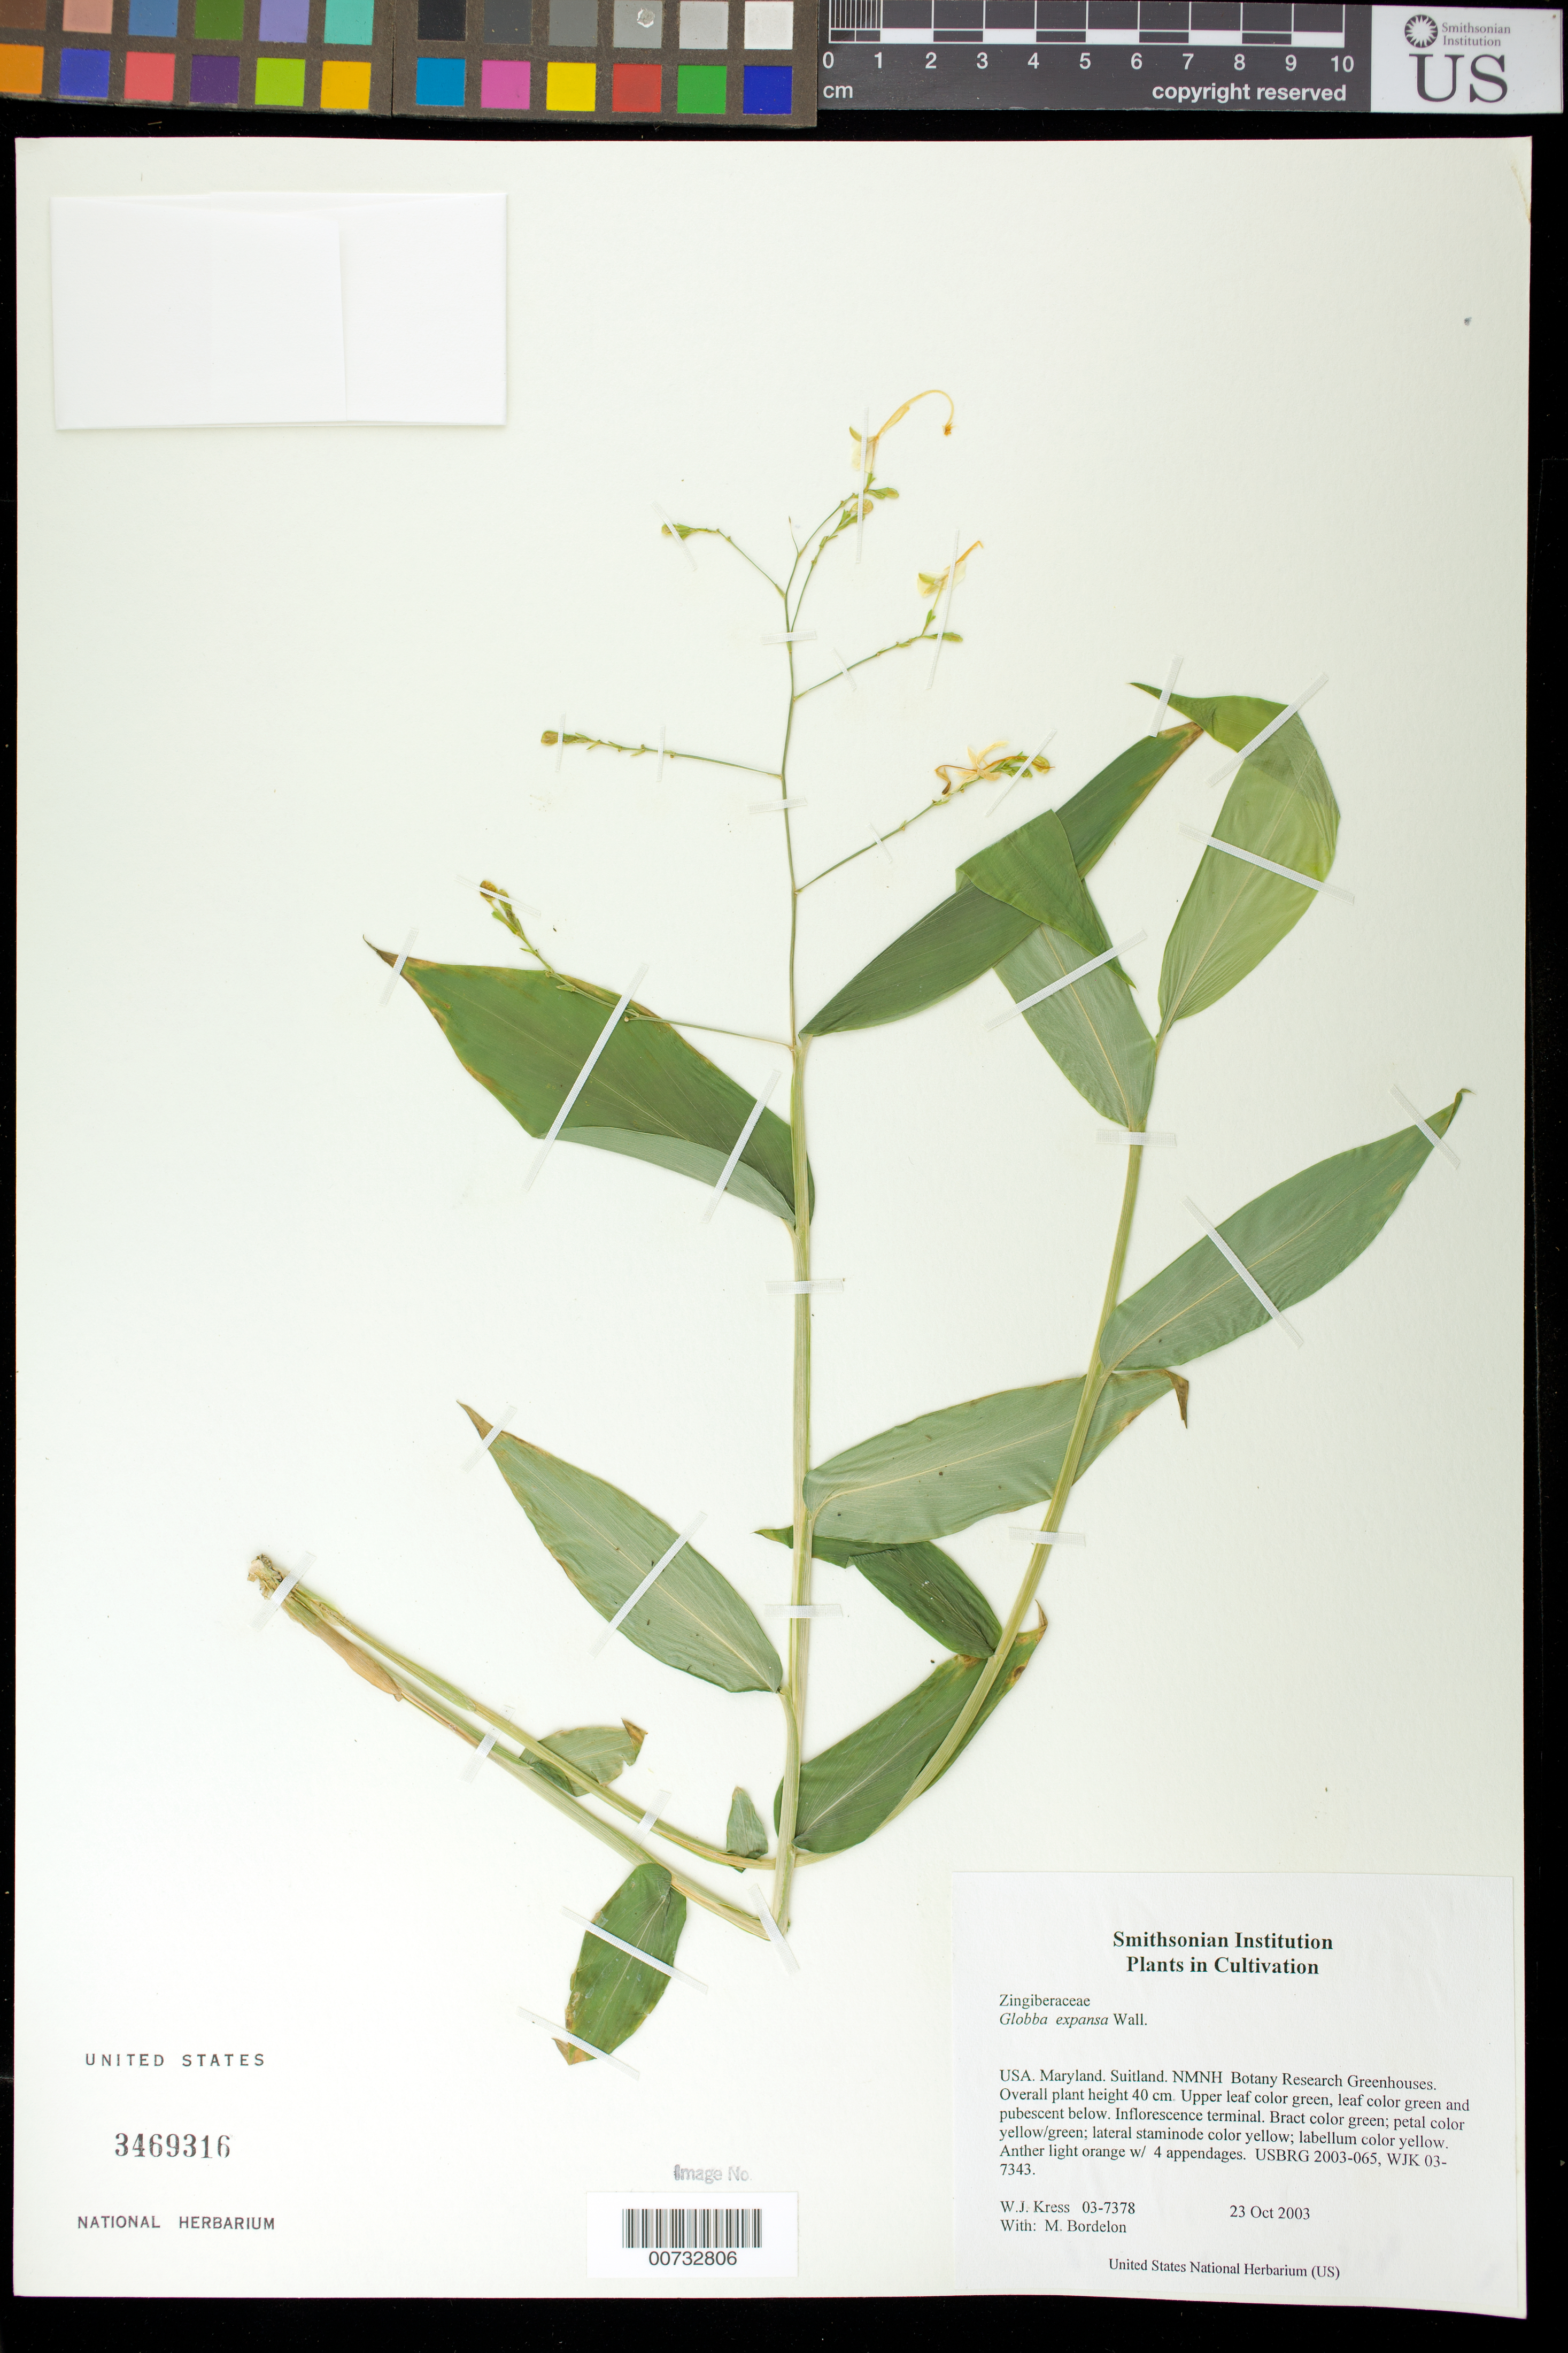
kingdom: Plantae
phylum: Tracheophyta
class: Liliopsida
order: Zingiberales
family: Zingiberaceae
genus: Globba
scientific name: Globba expansa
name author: Wall.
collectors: W. J. Kress & M. Bordelon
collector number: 03-7378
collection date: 2003-10-23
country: United States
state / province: Maryland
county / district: Prince George's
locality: NMNH Botany Research Greenhouses. Suitland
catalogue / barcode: US 3469316